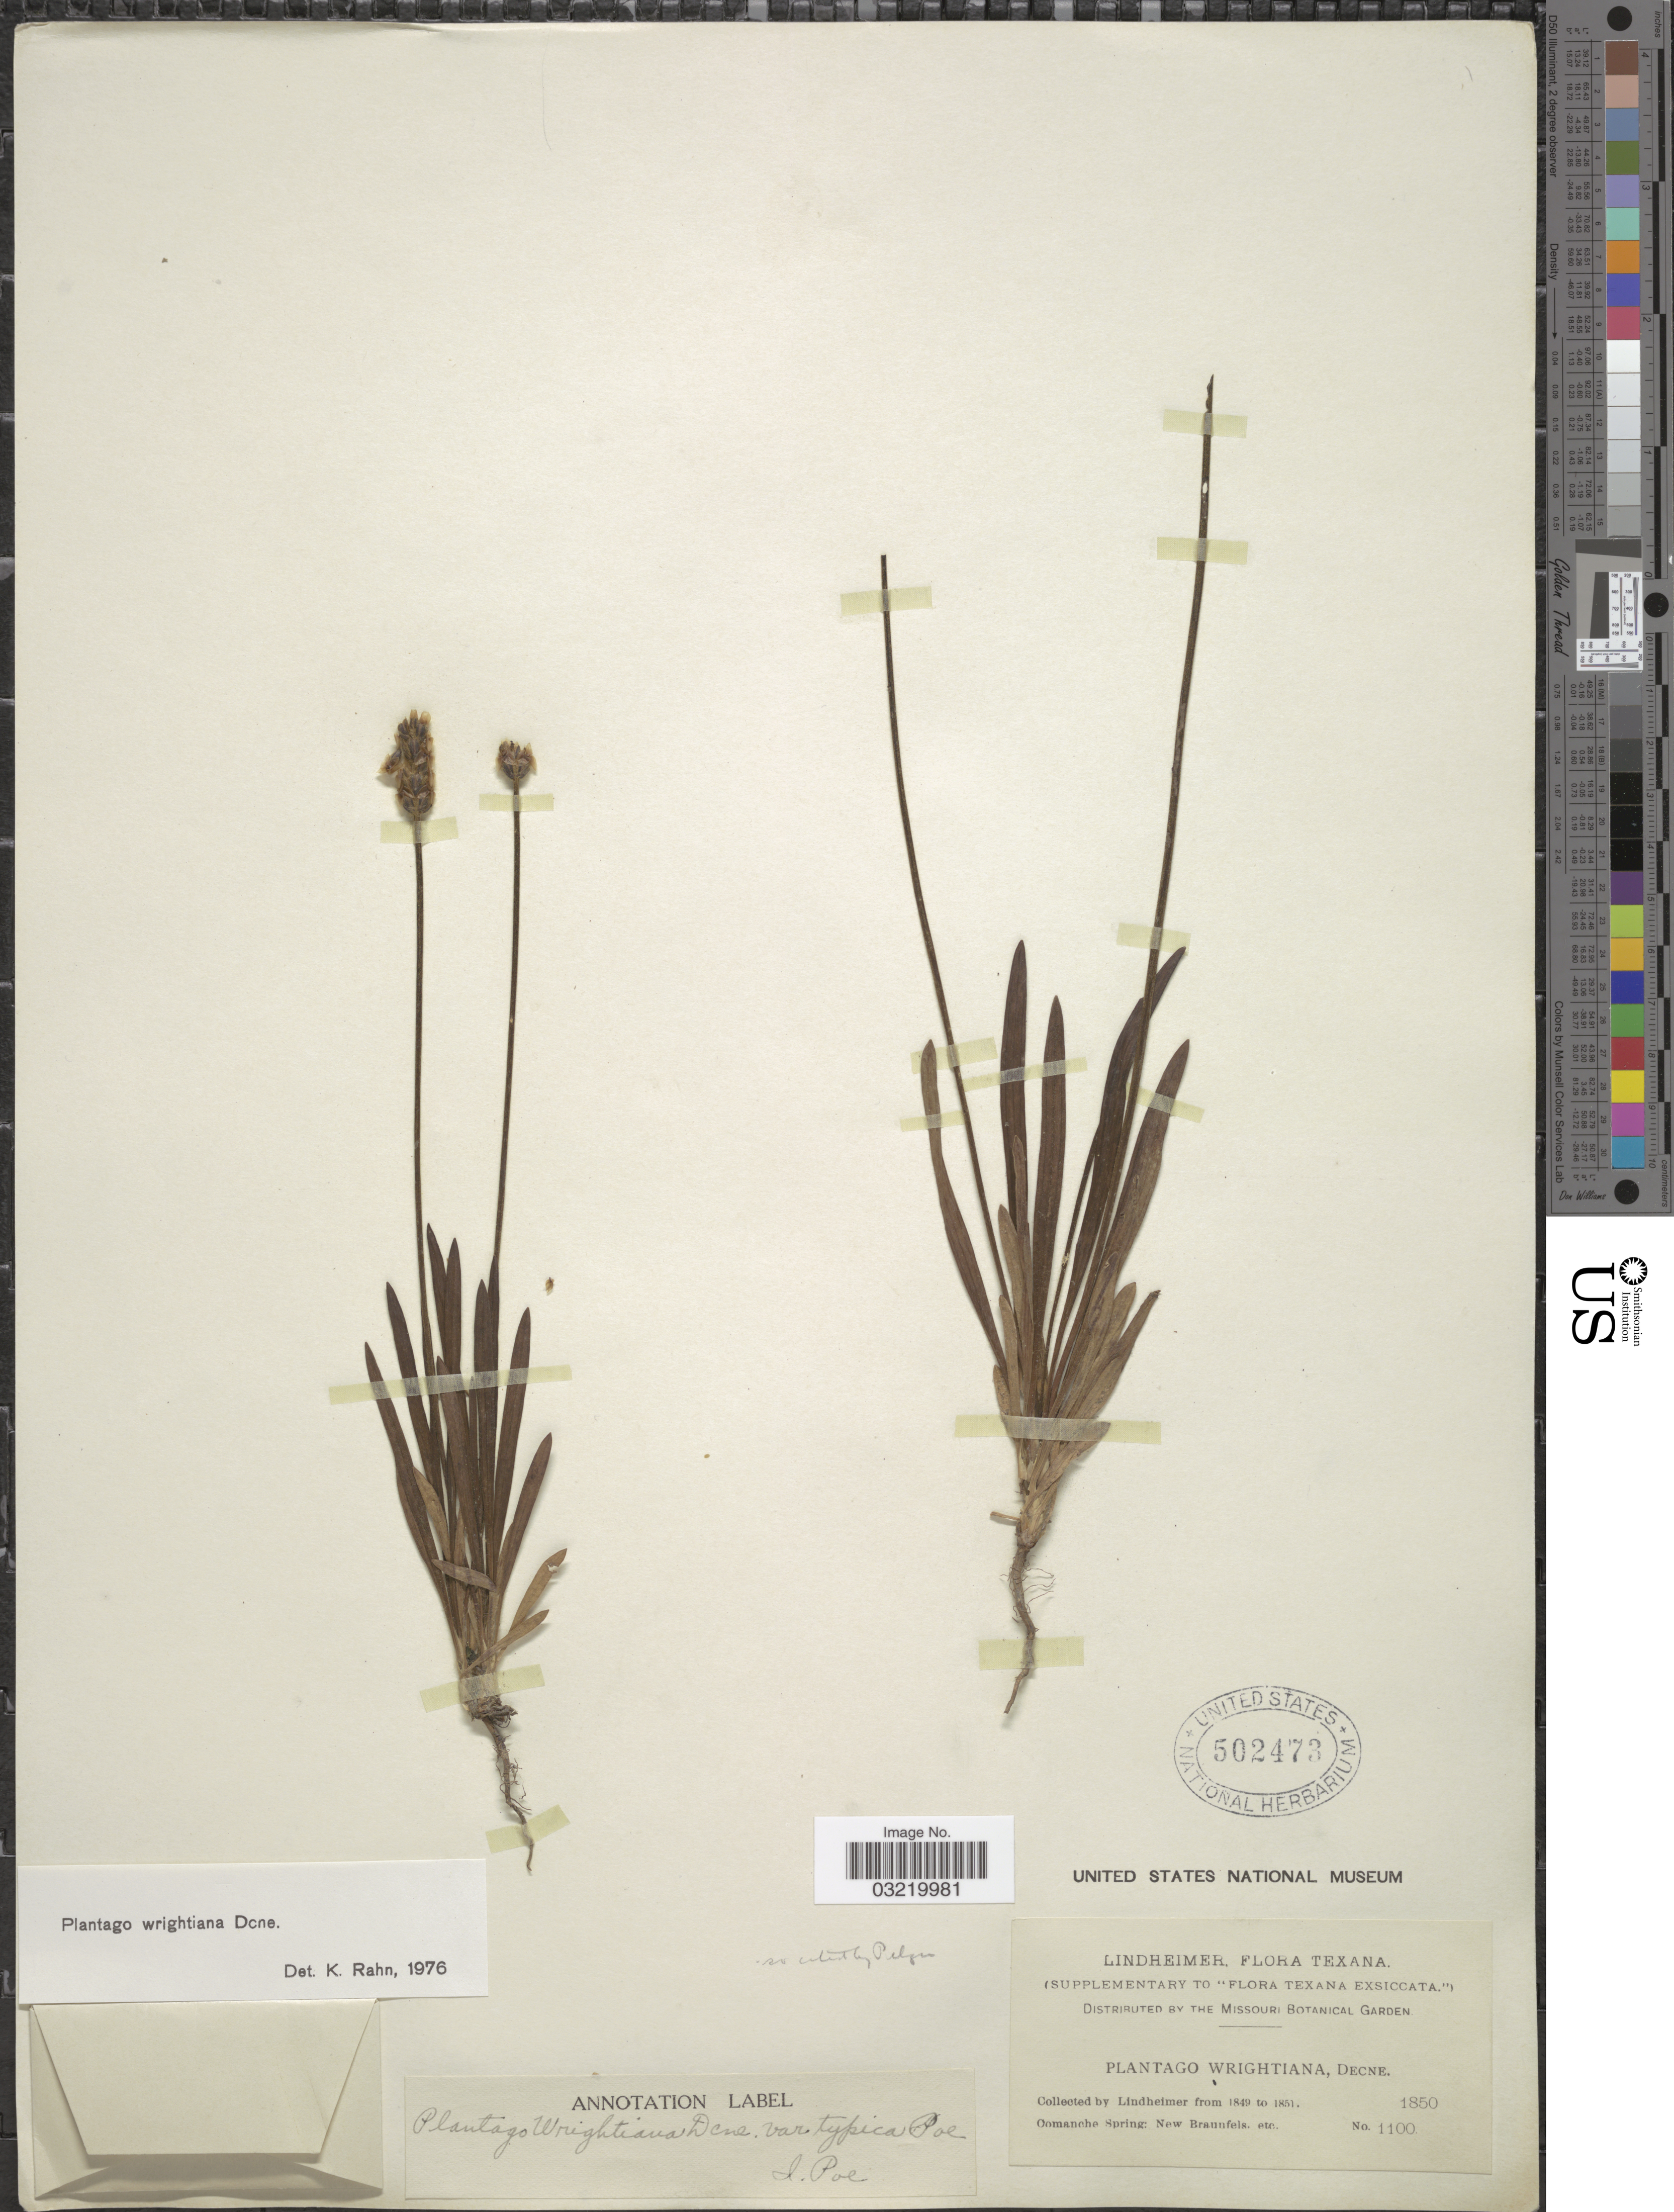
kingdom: Plantae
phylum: Tracheophyta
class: Magnoliopsida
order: Lamiales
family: Plantaginaceae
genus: Plantago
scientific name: Plantago wrightiana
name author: Decne. ex A. DC.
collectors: -. Lindheimer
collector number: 1100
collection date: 1850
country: United States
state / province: Texas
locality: Texana. Comanche Spring: New Braunfels, etc.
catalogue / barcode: US 502473